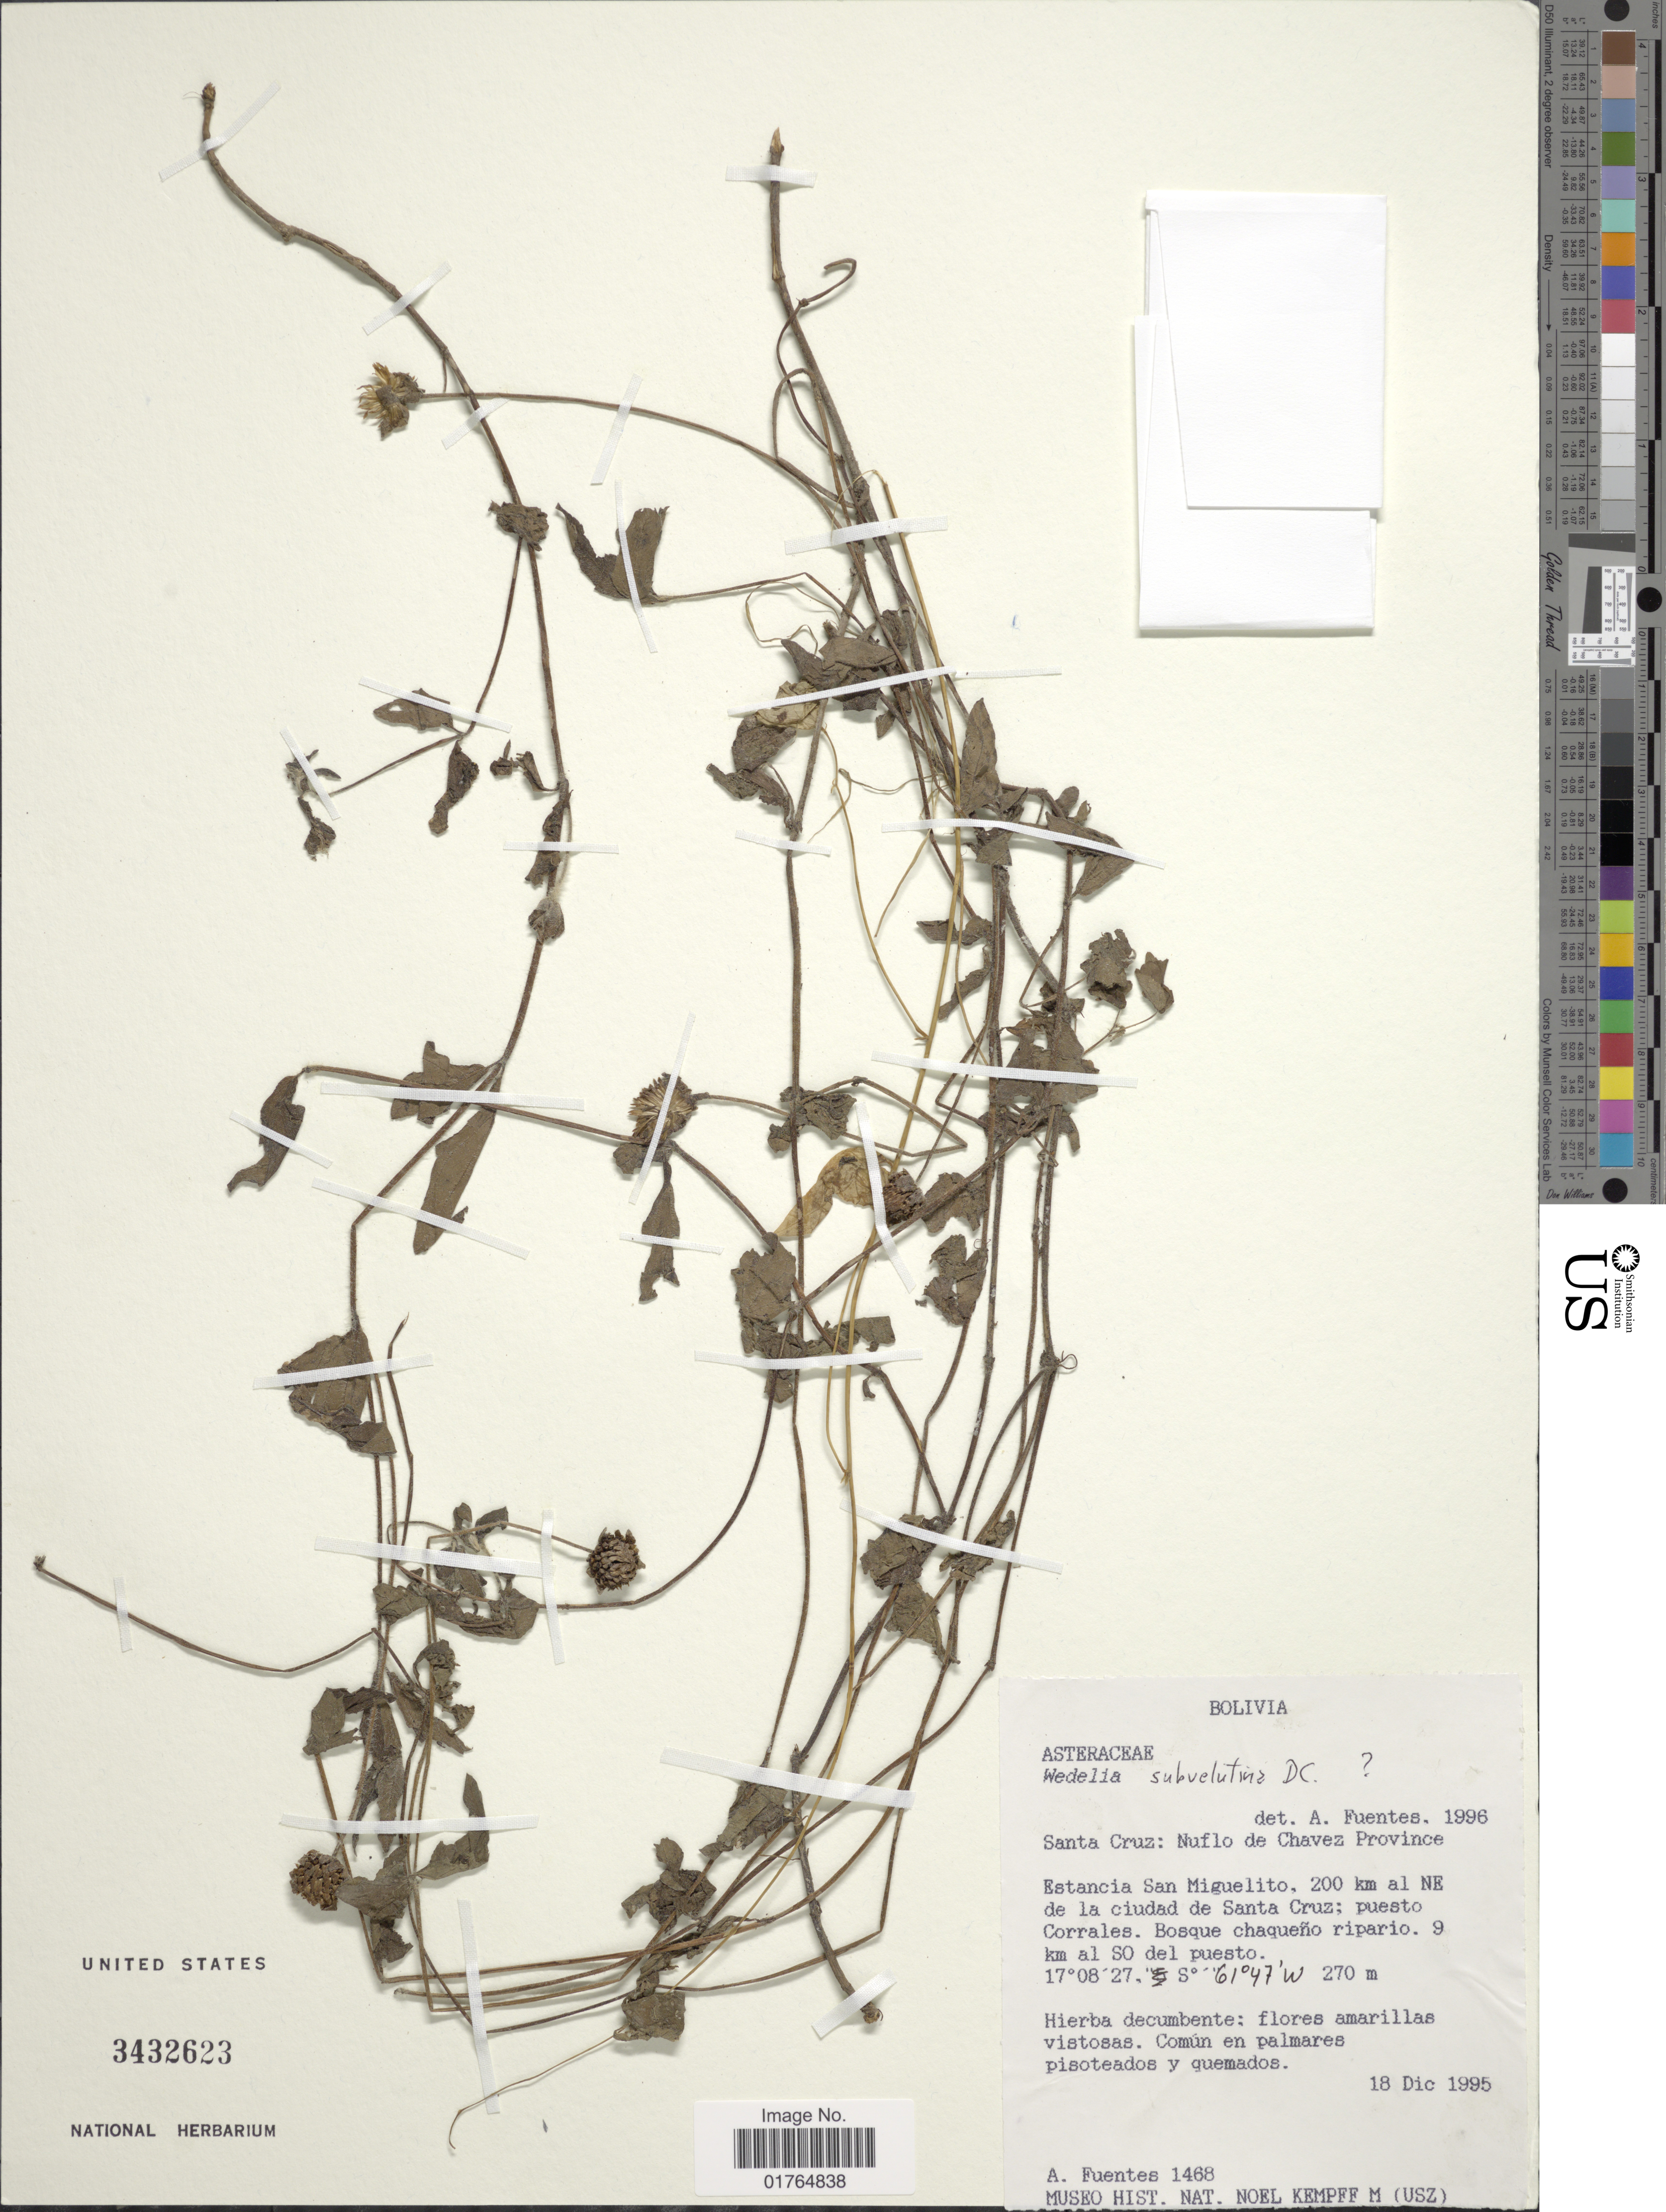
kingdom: Plantae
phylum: Tracheophyta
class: Magnoliopsida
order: Asterales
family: Asteraceae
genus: Wedelia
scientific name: Wedelia subvelutina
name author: DC.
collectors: A. Fuentes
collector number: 1468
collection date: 1995-12-18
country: Bolivia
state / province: Santa Cruz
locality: Nuflo de Chavez Province, Estancia San Miguelito, 200 km al NE de la ciudad de Santa Cruz, puesto Corrales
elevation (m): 270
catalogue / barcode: US 3432623